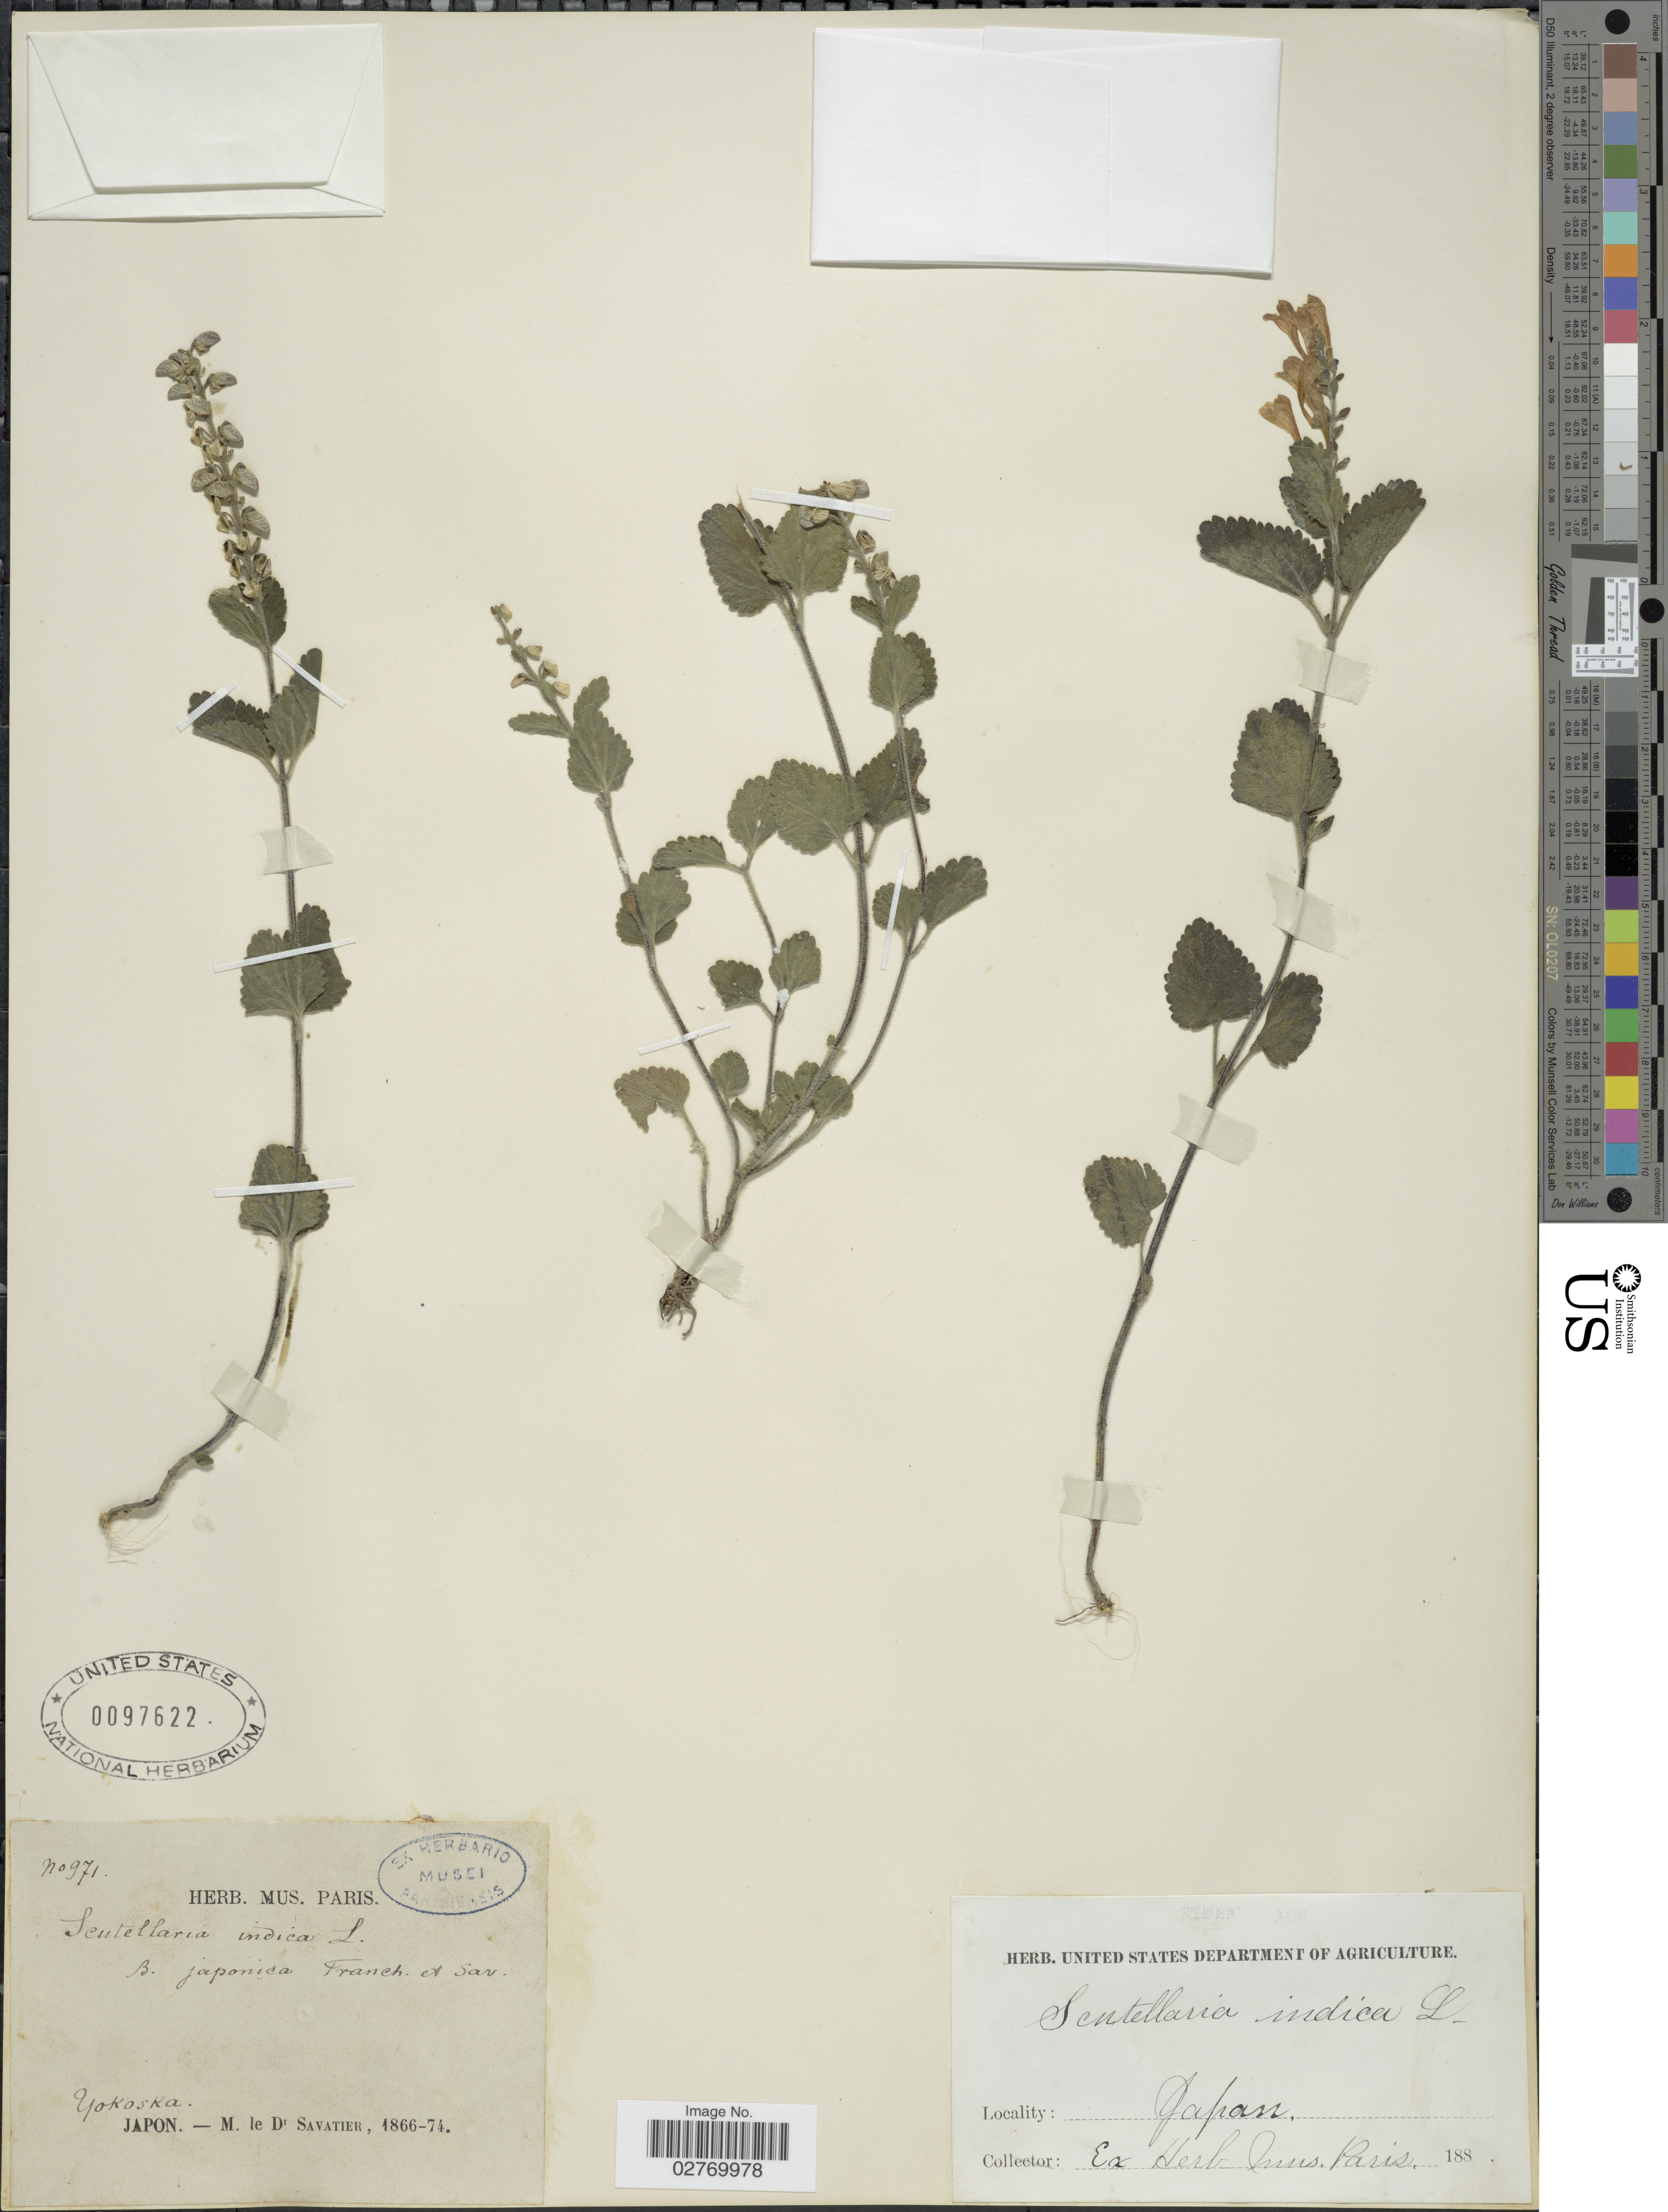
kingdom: Plantae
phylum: Tracheophyta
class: Magnoliopsida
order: Lamiales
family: Lamiaceae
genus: Scutellaria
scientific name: Scutellaria indica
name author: L.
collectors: Savatier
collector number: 971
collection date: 1866/1874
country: Japan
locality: Yokoska, Japon.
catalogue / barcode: US 97622